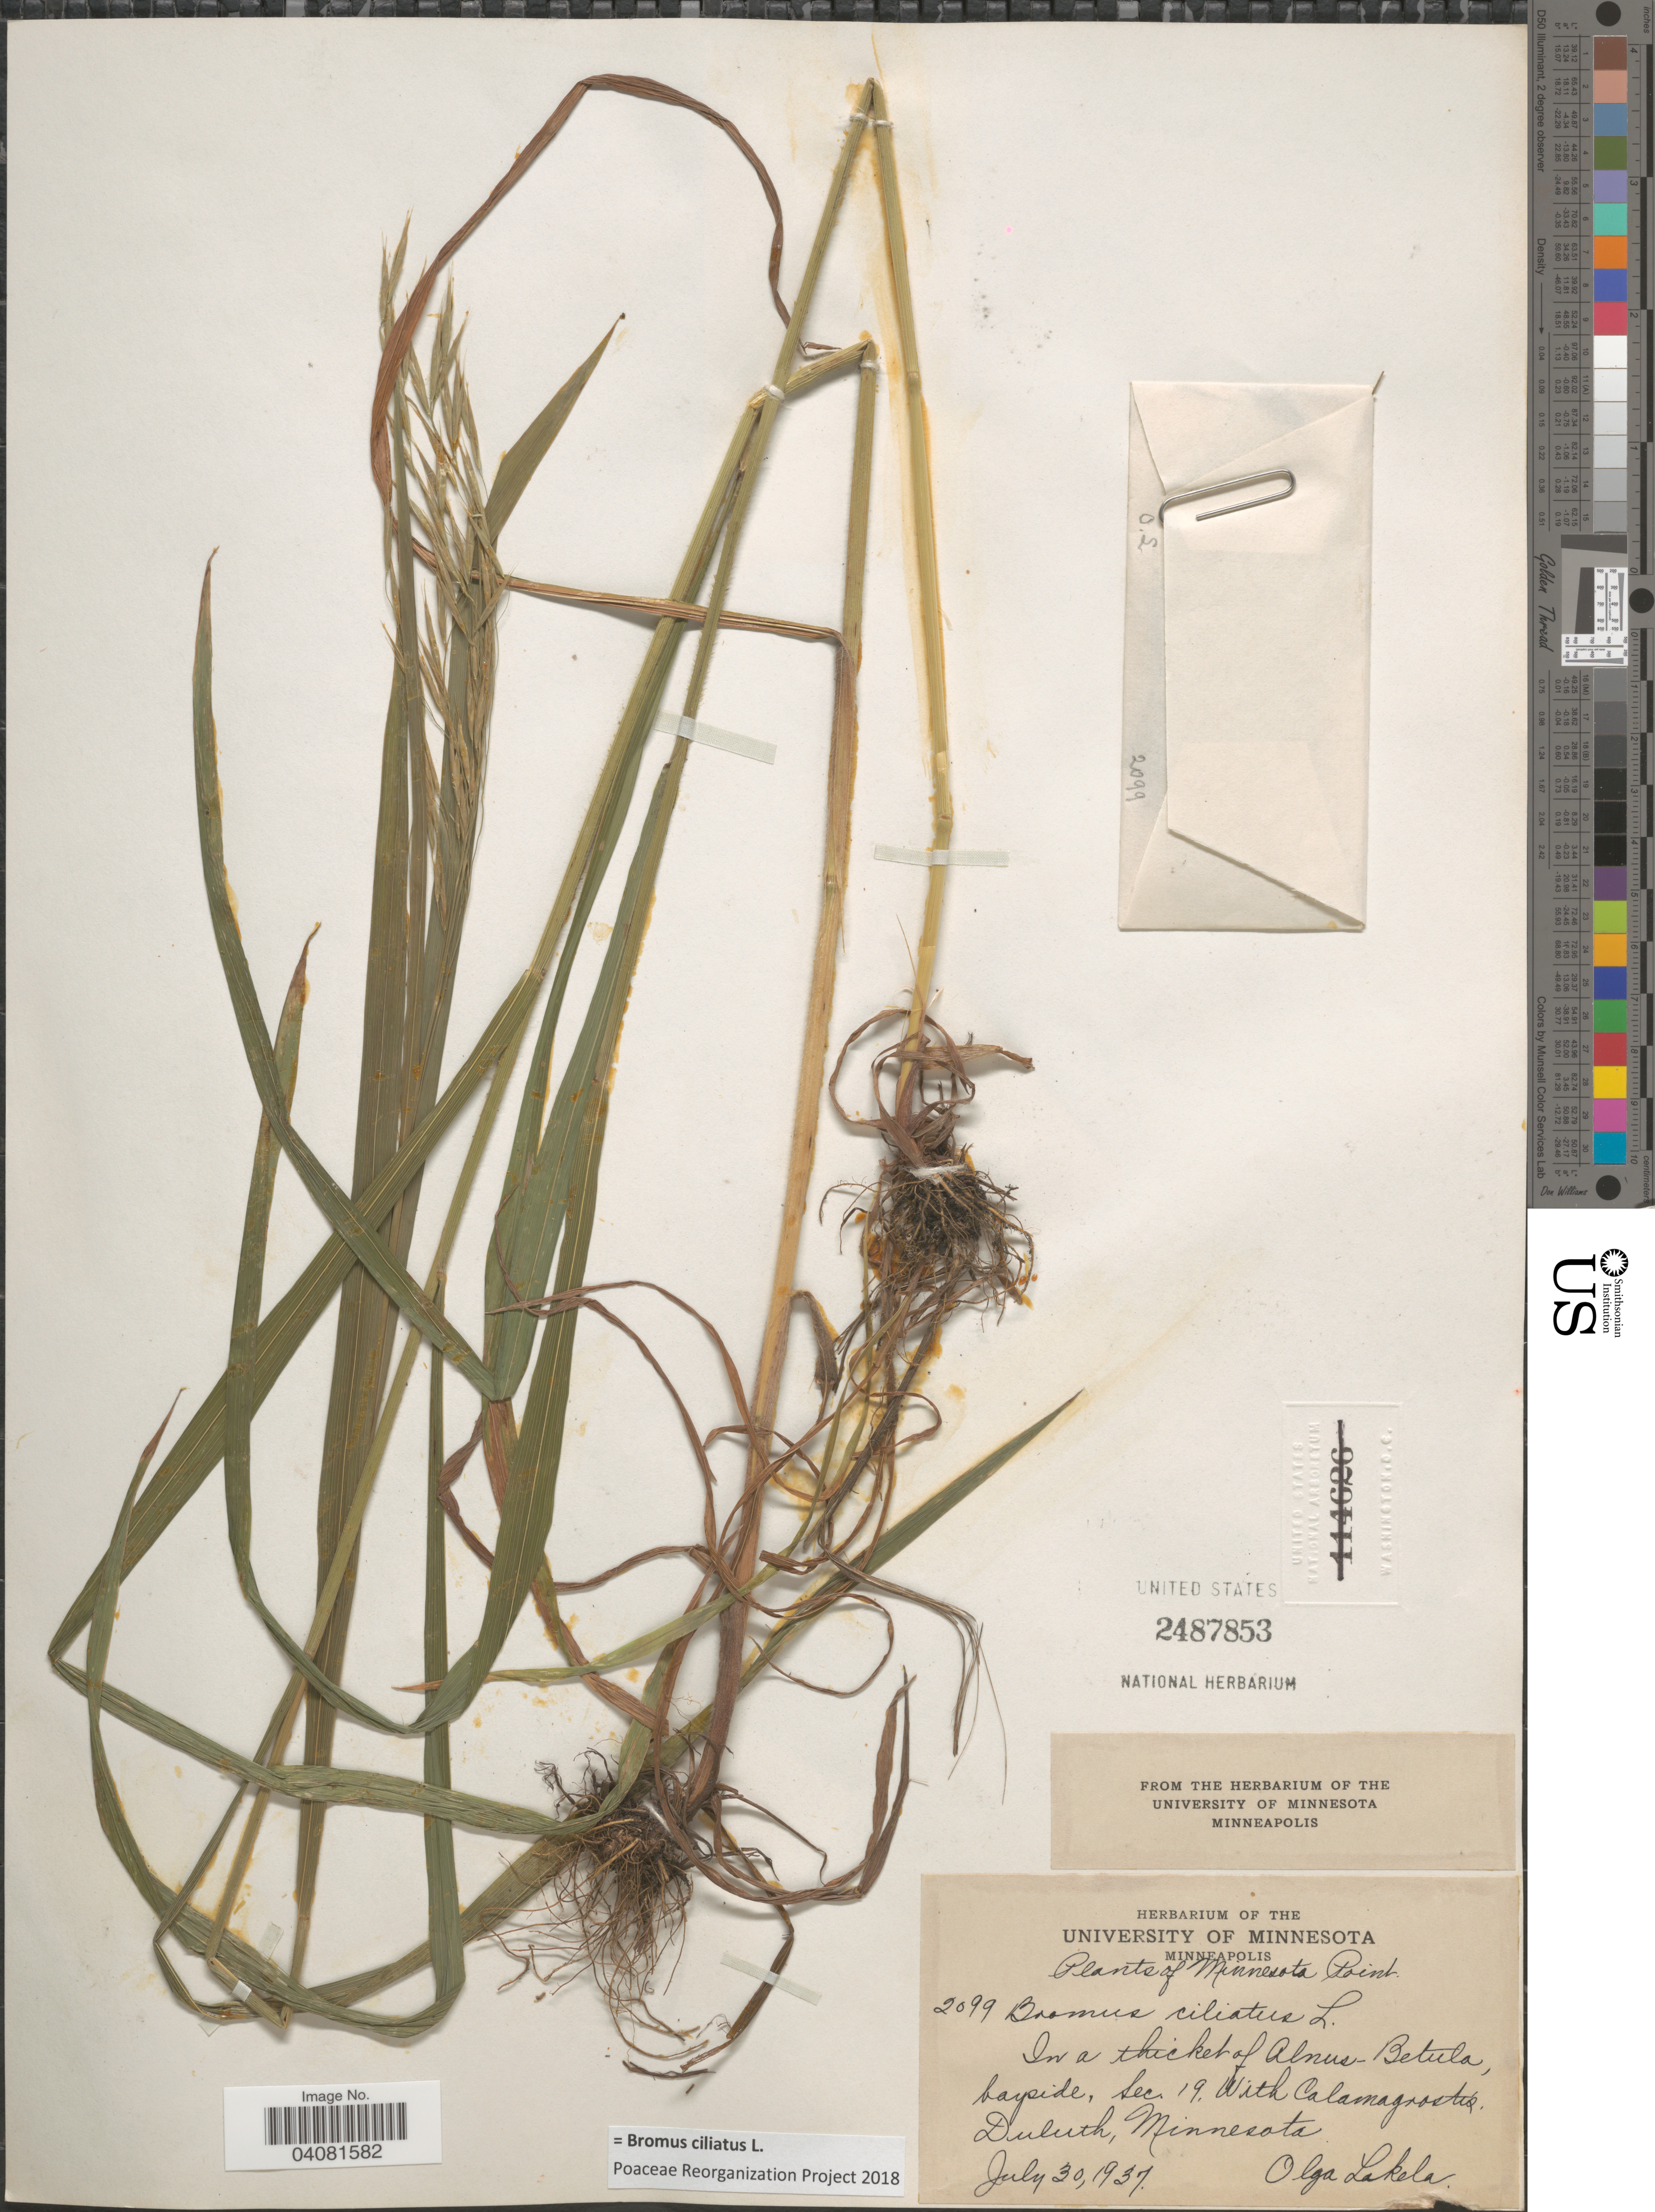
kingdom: Plantae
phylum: Tracheophyta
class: Liliopsida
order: Poales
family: Poaceae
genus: Bromus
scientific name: Bromus ciliatus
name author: L.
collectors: O. K. Lakela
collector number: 2099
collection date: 1937-07-30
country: United States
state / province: Minnesota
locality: Minnesota Point. Bayside, Sec. 19.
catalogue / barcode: US 2487853